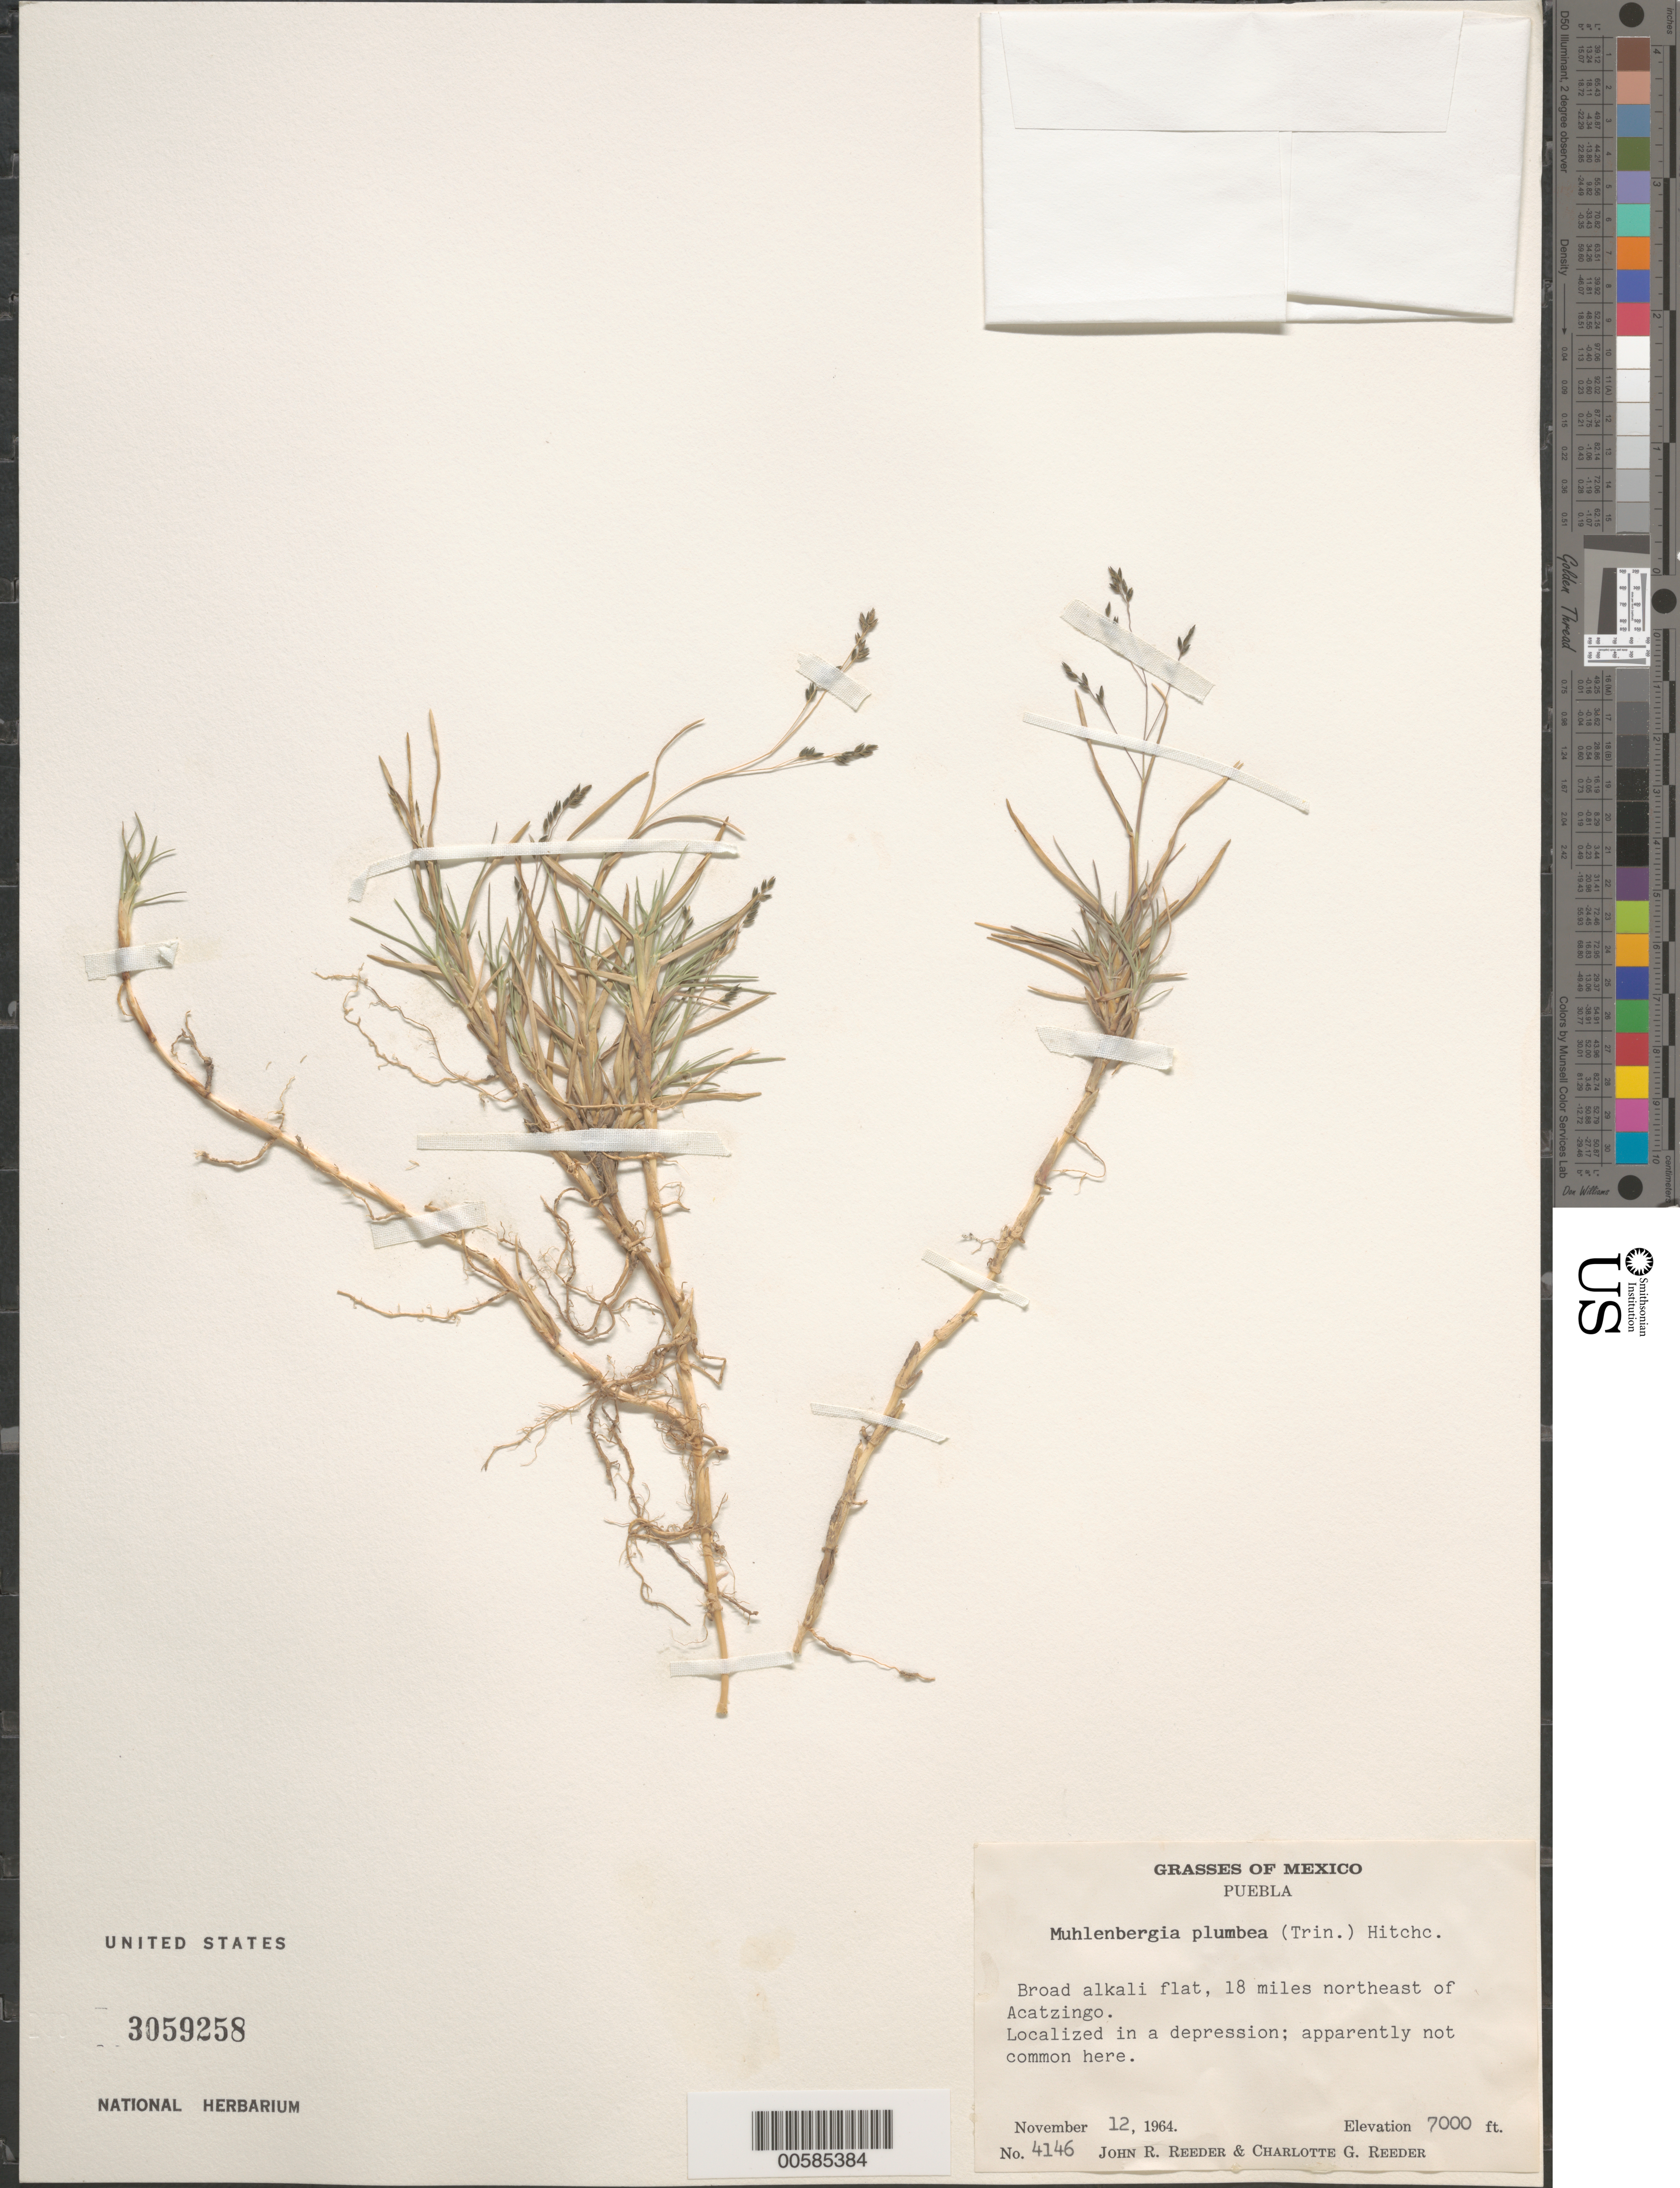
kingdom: Plantae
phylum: Tracheophyta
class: Liliopsida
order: Poales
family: Poaceae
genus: Muhlenbergia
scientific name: Muhlenbergia plumbea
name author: (Trin.) Hitchc.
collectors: J. R. Reeder & C. G. Reeder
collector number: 4146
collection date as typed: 12 Nov 1964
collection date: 1964-11-12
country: Mexico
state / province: Puebla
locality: Broad alkali flat, 18 mi NE of Acatzingo.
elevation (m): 2134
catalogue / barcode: US 3059258